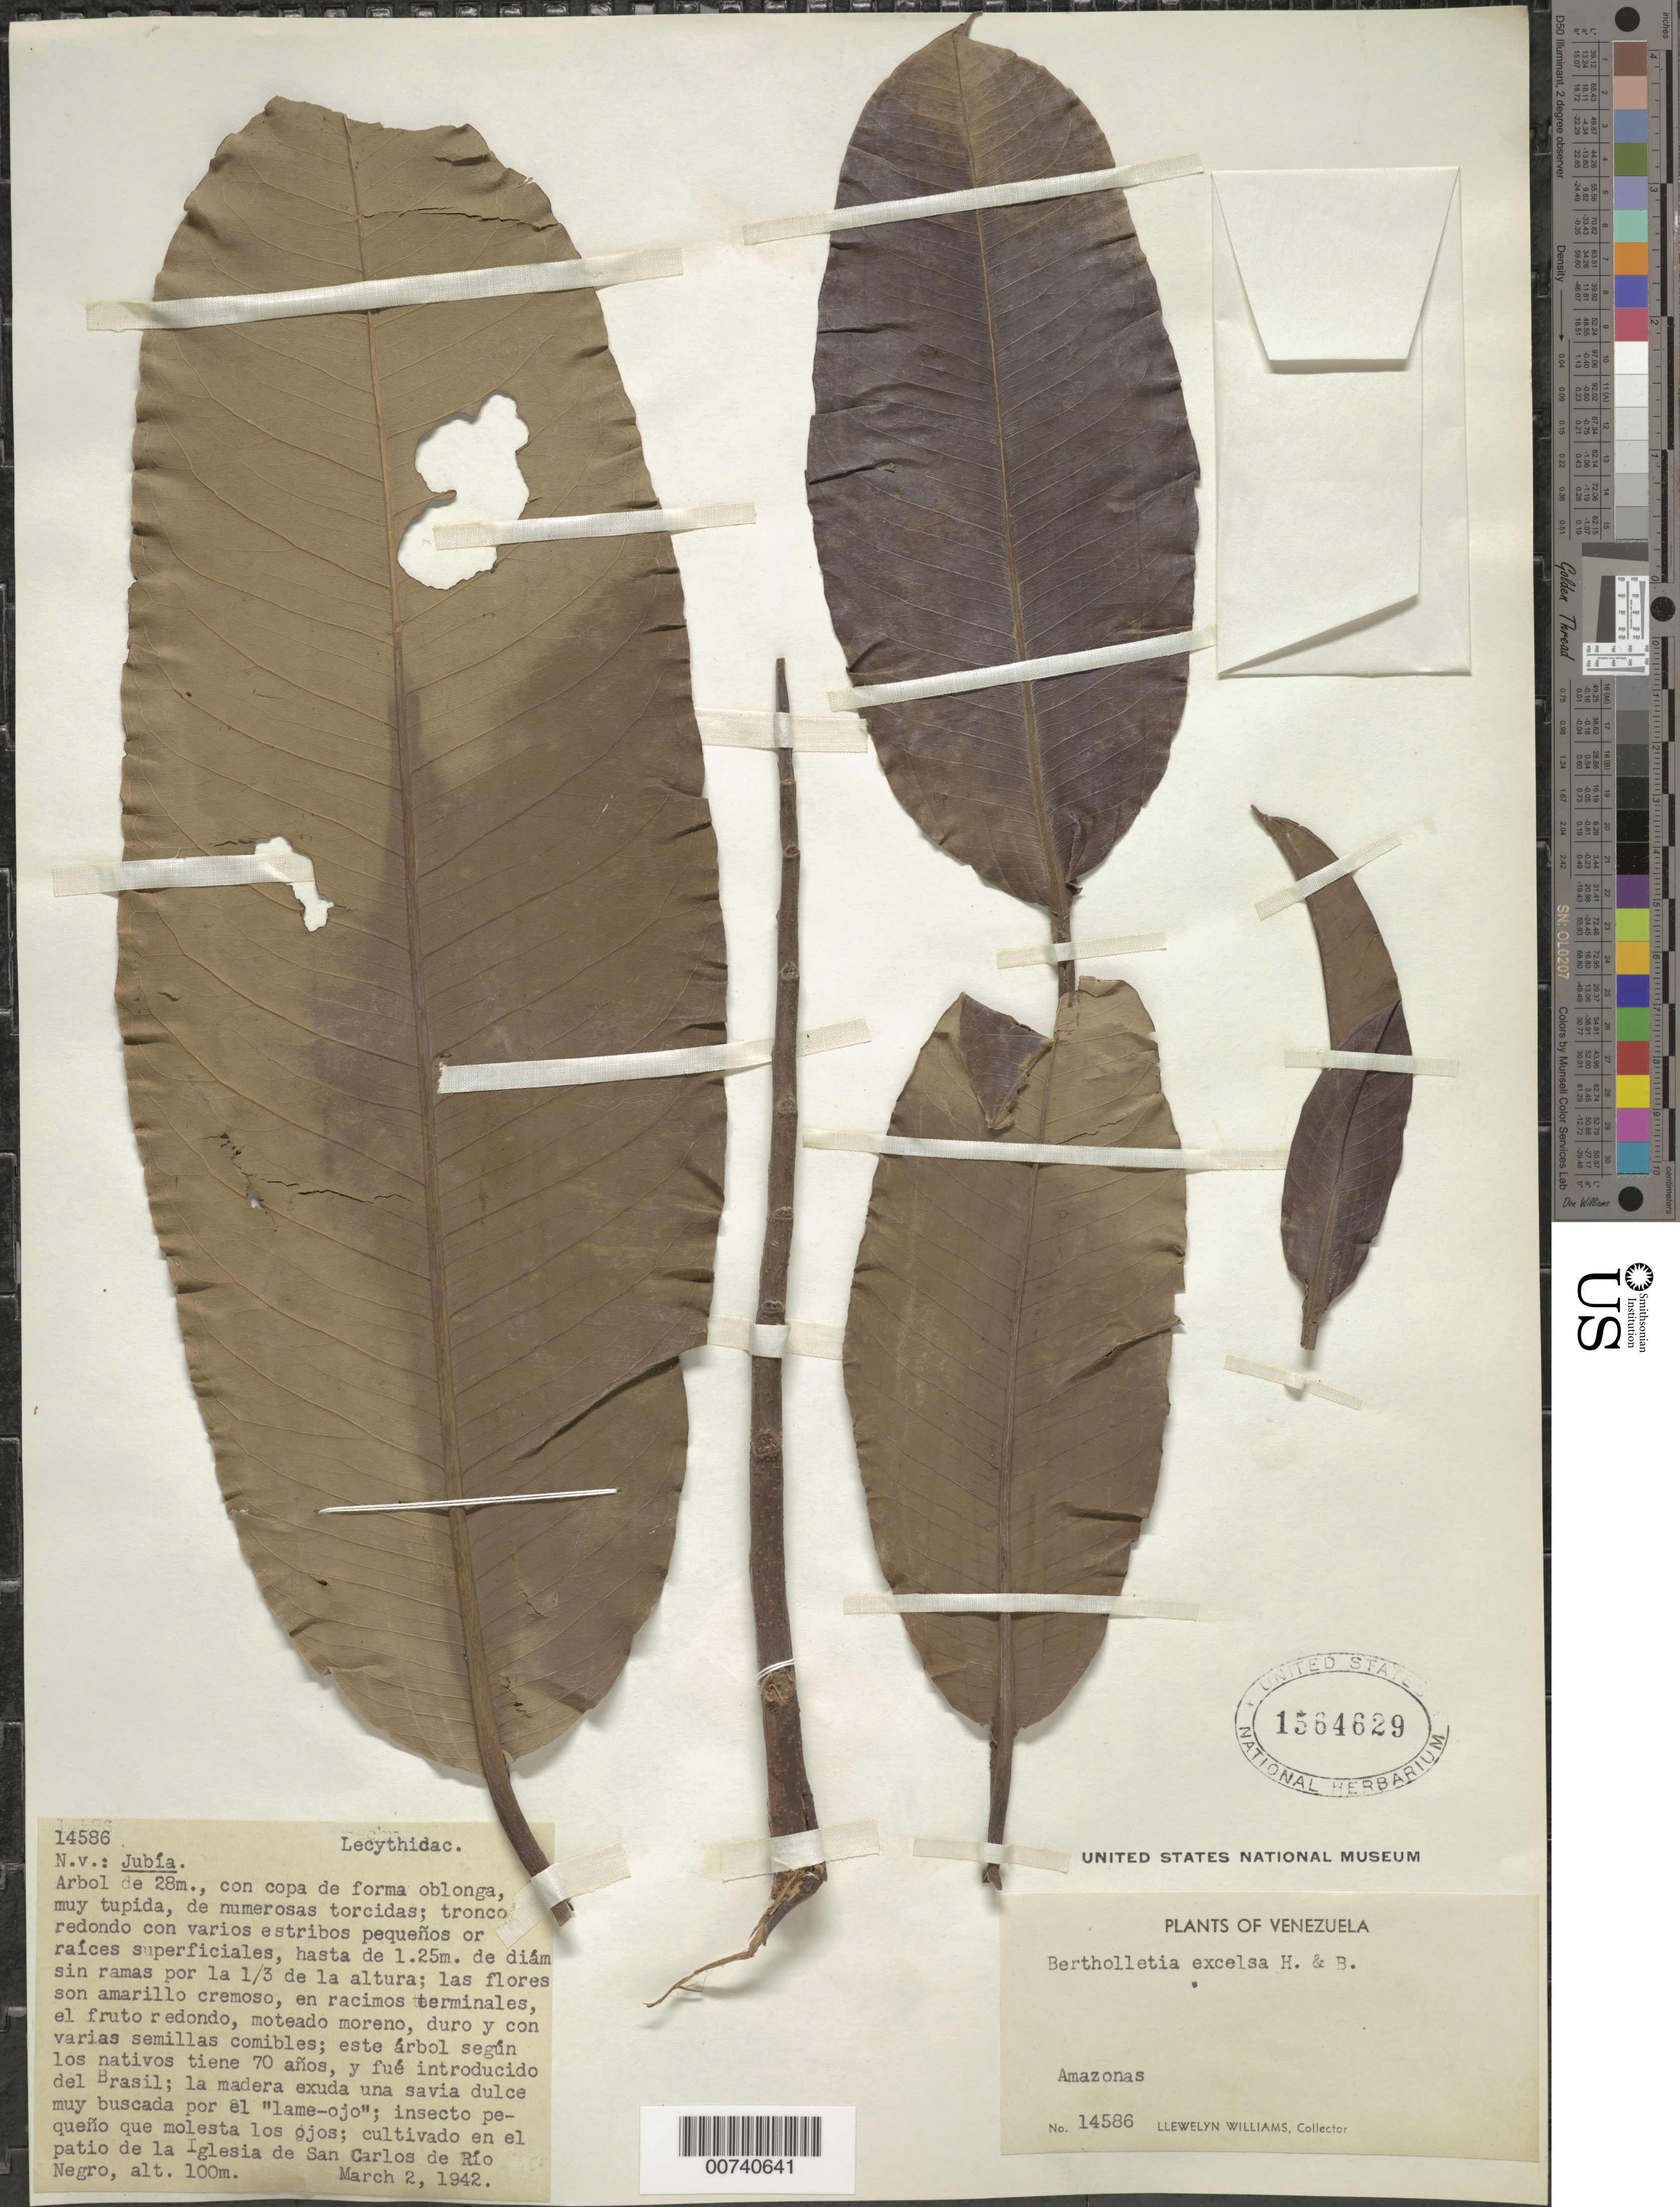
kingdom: Plantae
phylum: Tracheophyta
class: Magnoliopsida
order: Ericales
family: Lecythidaceae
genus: Bertholletia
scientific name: Bertholletia excelsa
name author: Bonpl.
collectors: Ll. Williams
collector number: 14586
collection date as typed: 2-Mar-42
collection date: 1942-03-02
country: Venezuela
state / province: Amazonas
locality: San Carlos de Río Negro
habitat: Cultivated in garden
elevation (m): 100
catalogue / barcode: US 1564629